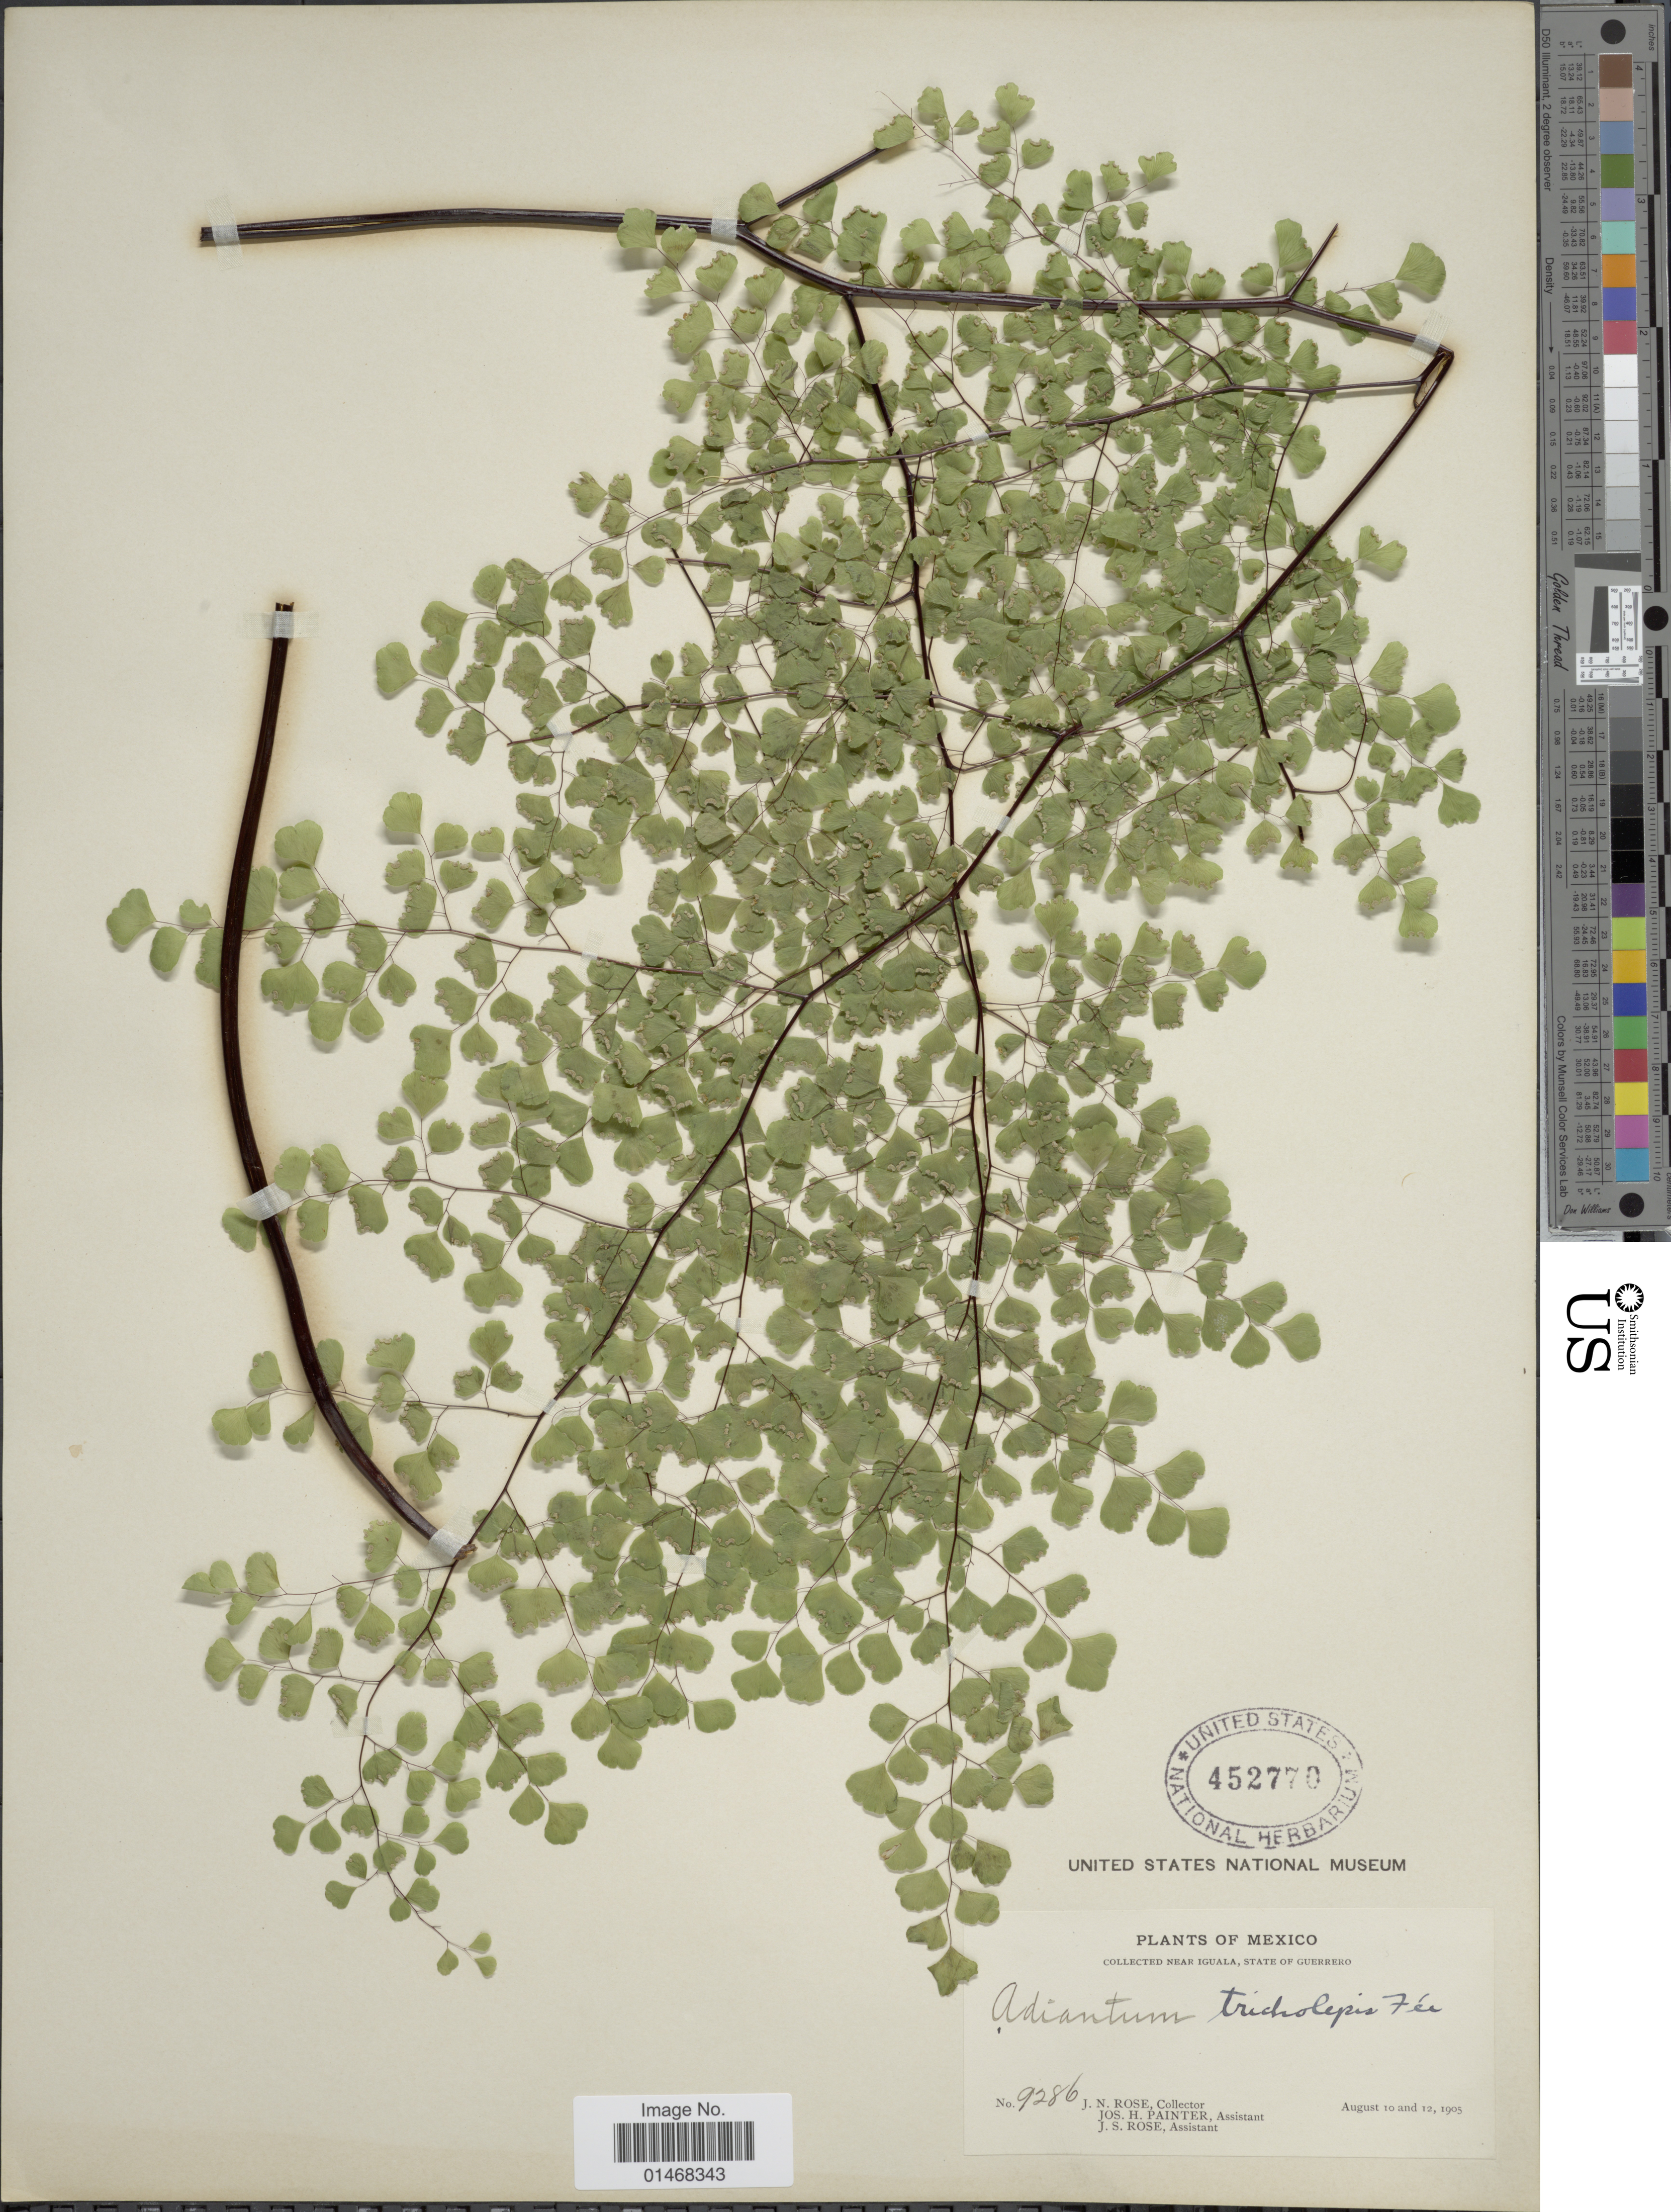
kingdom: Plantae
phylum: Tracheophyta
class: Polypodiopsida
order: Polypodiales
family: Pteridaceae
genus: Adiantum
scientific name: Adiantum tricholepis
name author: Fée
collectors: J. N. Rose, J. H. Painter & J. S. Rose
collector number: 9286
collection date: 1905-08-10/1905-08-12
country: Mexico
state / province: Guerrero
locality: Near Iguala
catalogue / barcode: US 452770